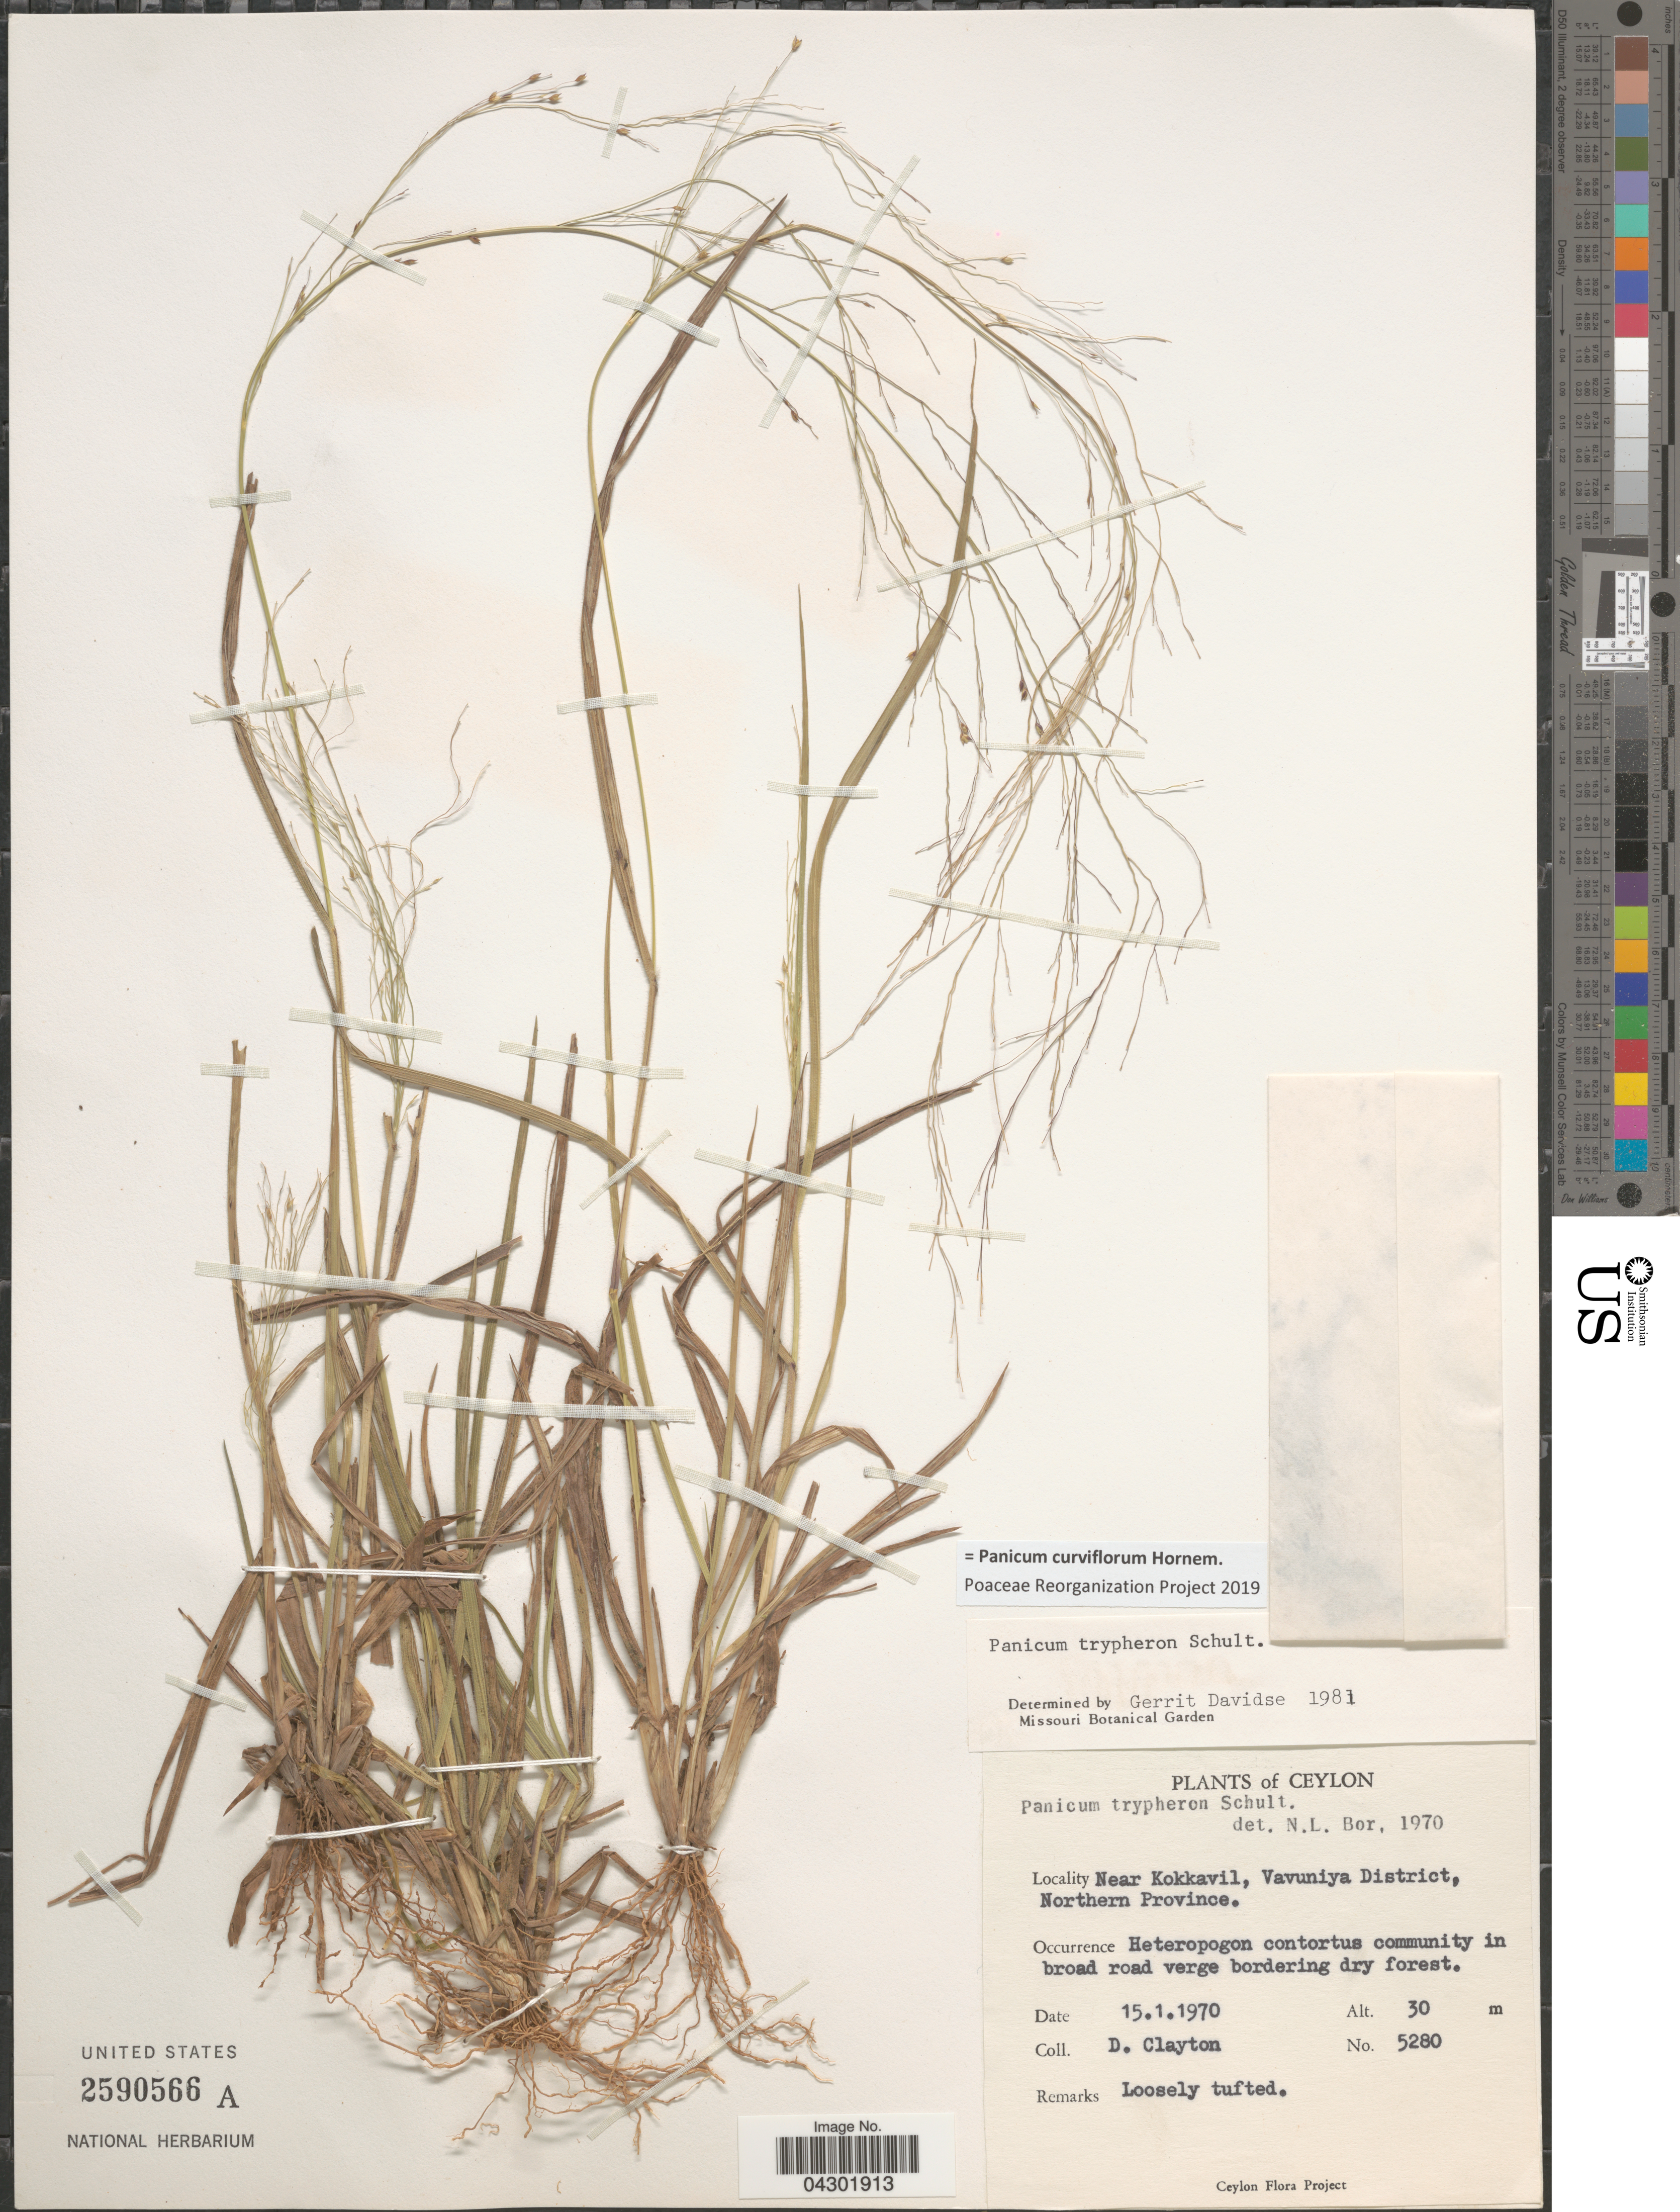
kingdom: Plantae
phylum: Tracheophyta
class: Liliopsida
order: Poales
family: Poaceae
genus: Panicum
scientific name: Panicum curviflorum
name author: Hornem.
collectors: D. Clayton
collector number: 5280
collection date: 1970-01-15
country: Sri Lanka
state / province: Northern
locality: Ceylon. Near Kokkavil, Vavuniya District, Northern Province.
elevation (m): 30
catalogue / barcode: US 2590566A